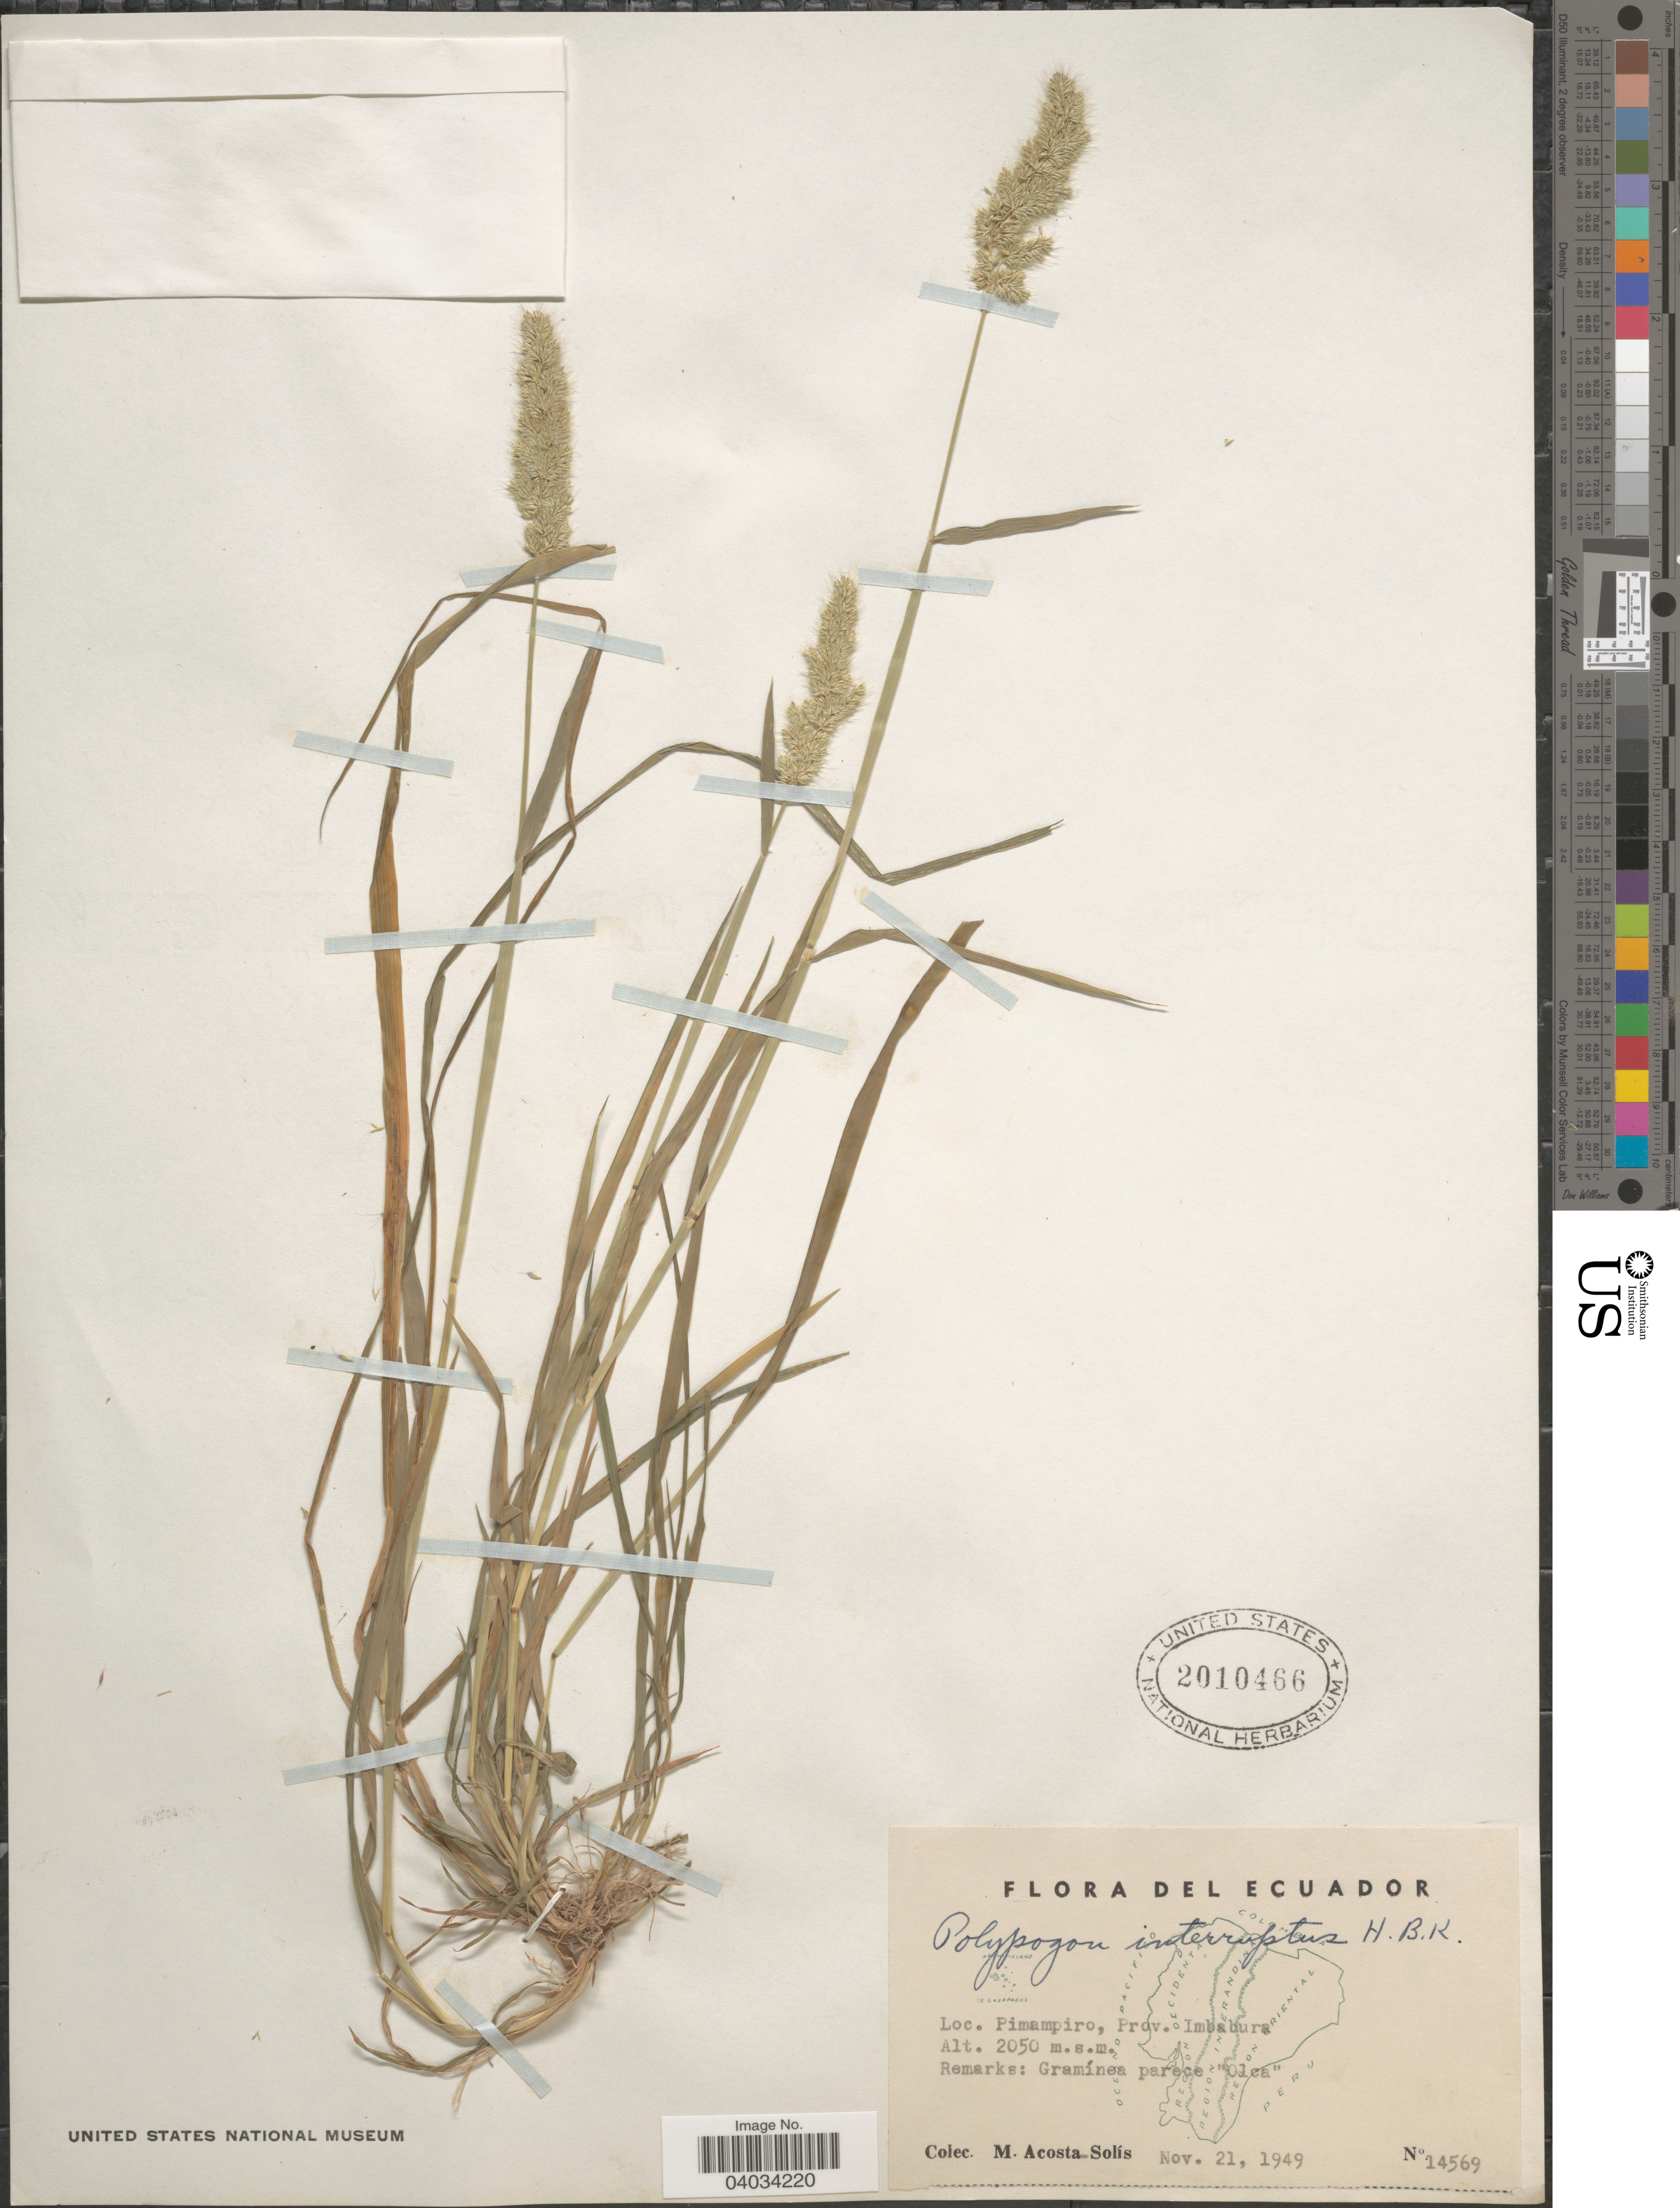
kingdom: Plantae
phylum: Tracheophyta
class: Liliopsida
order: Poales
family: Poaceae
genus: Polypogon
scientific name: Polypogon interruptus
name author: Kunth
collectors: M. Acosta Solis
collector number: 14569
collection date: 1949-11-21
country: Ecuador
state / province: Imbabura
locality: Pimampiro.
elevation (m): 2050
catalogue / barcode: US 2010466